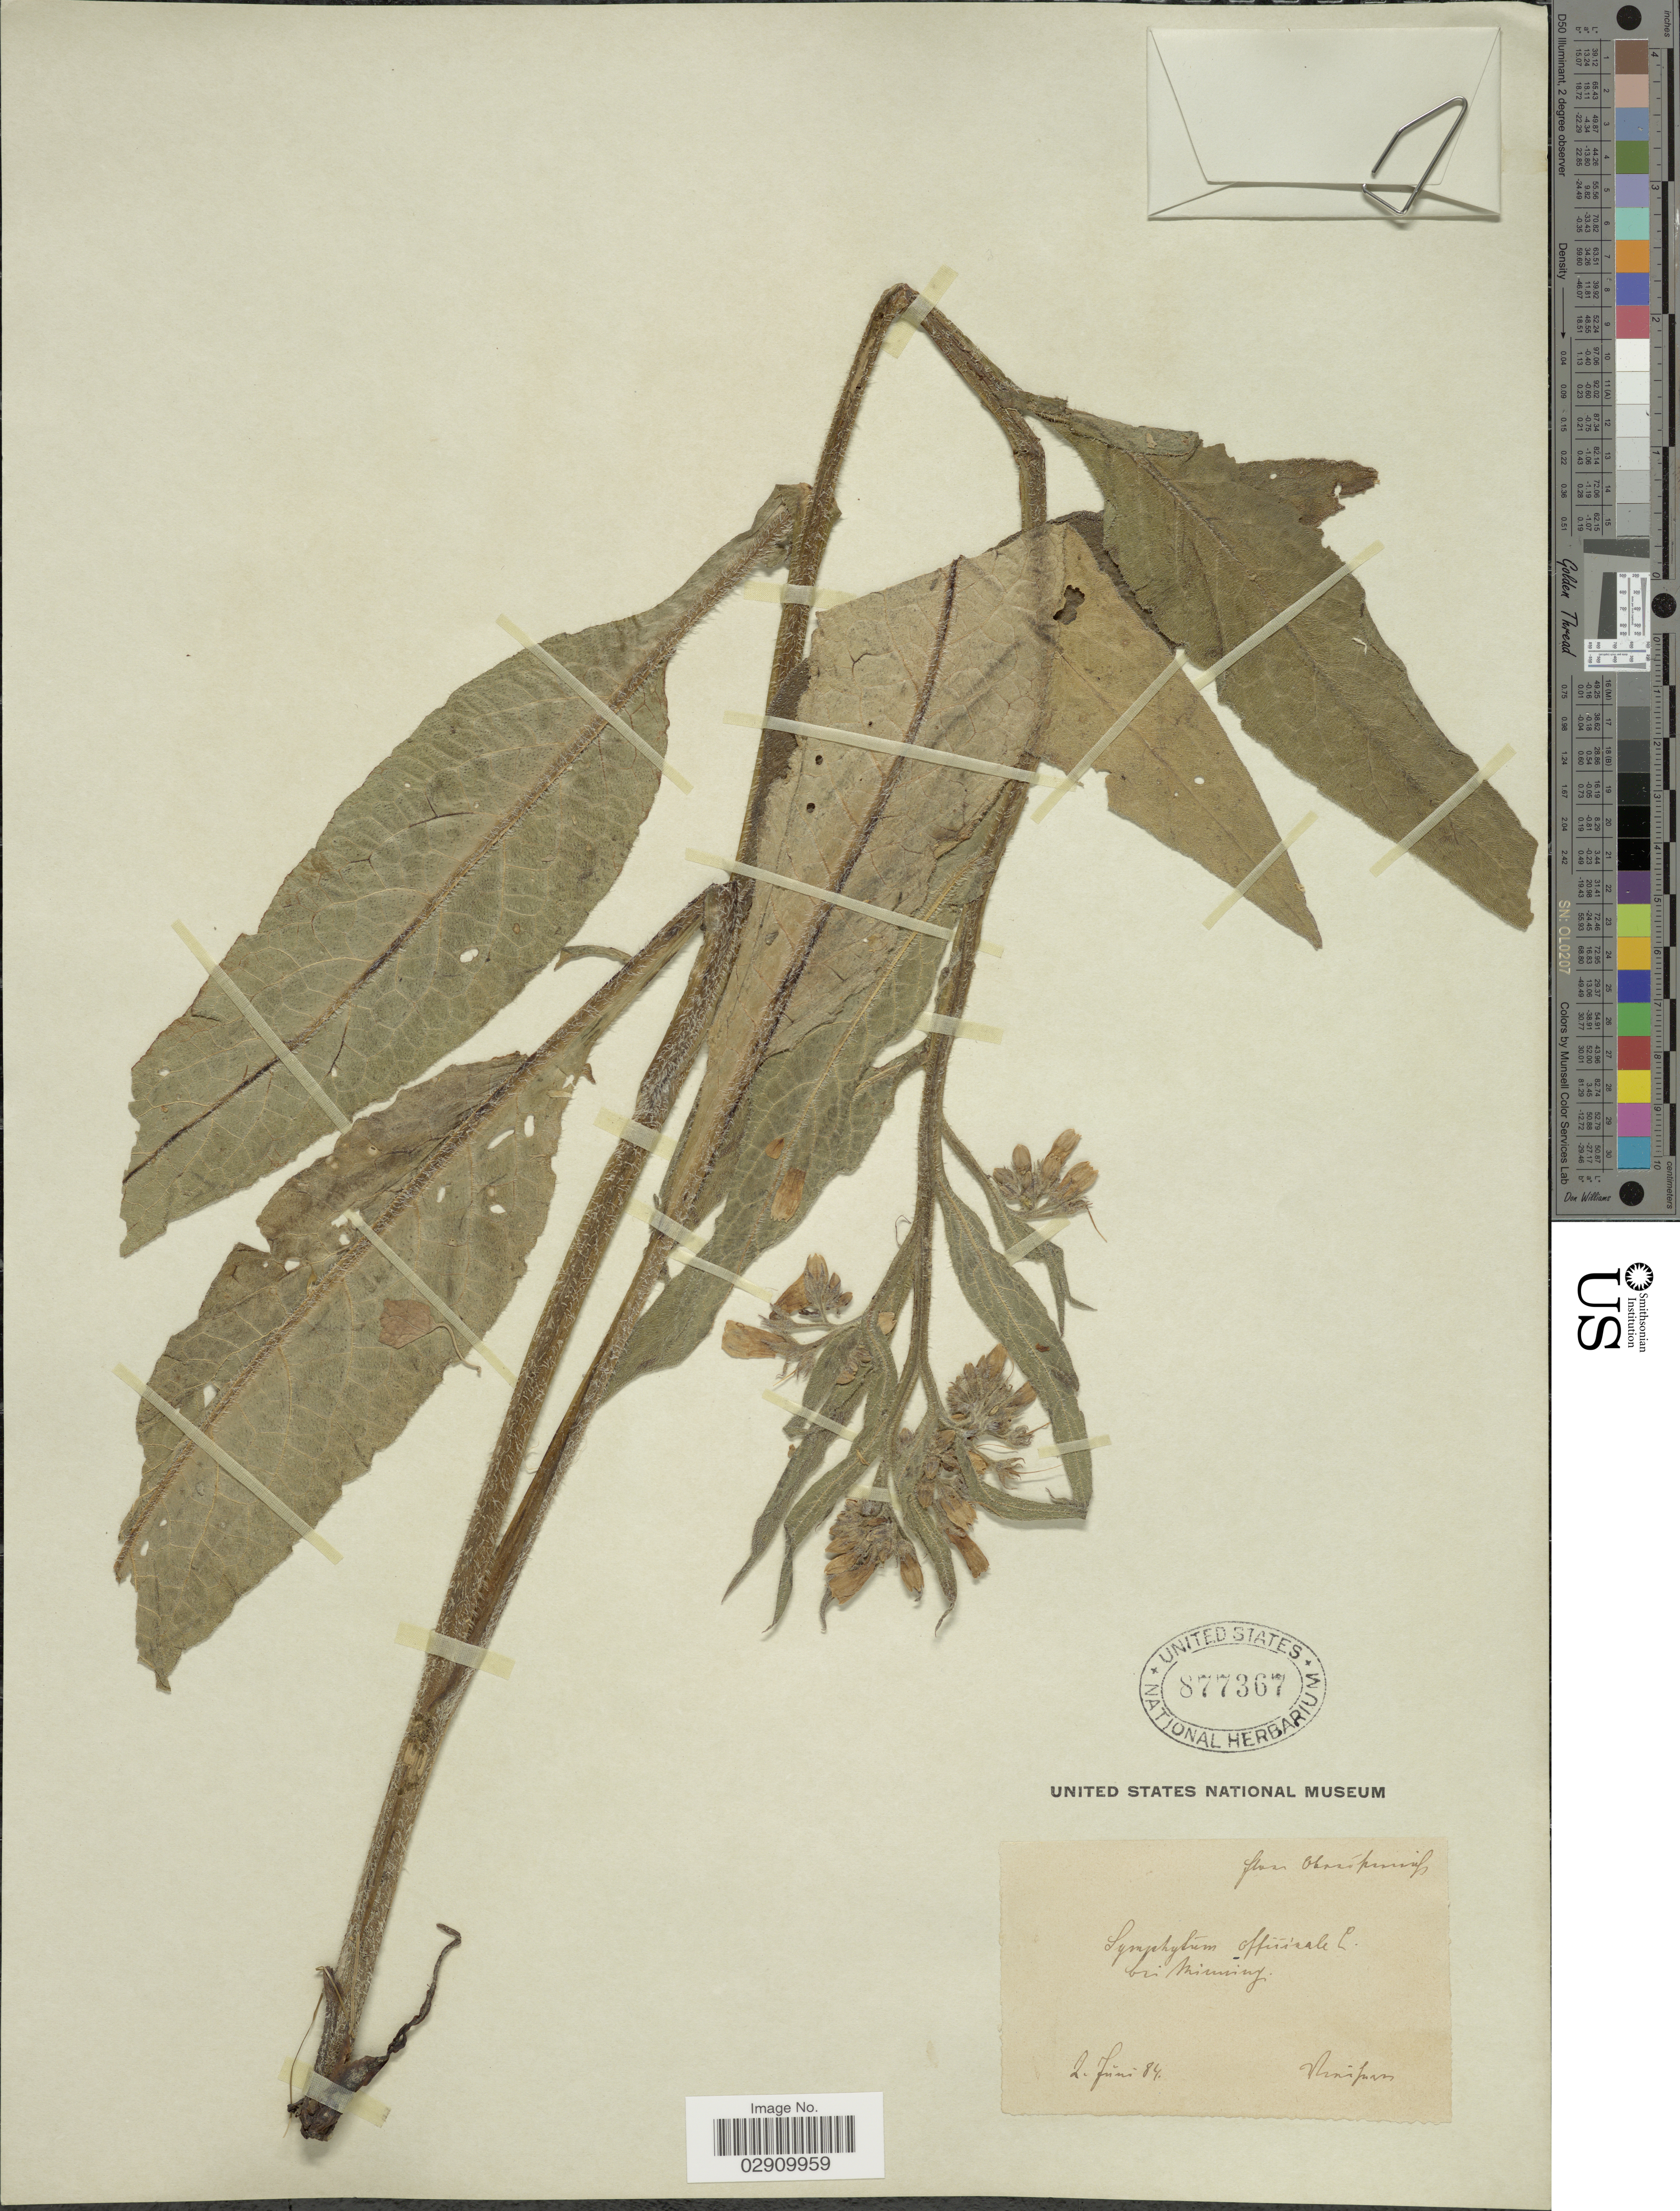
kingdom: Plantae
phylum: Tracheophyta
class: Magnoliopsida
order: Boraginales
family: Boraginaceae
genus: Symphytum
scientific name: Symphytum officinale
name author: L.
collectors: F. Vierhapper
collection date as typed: Transcribed d/m/y: 2/6/84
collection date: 1884-06-02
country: Austria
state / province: Oberosterreich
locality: Flora Oberösterreich, bei Mining,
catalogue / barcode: US 877367